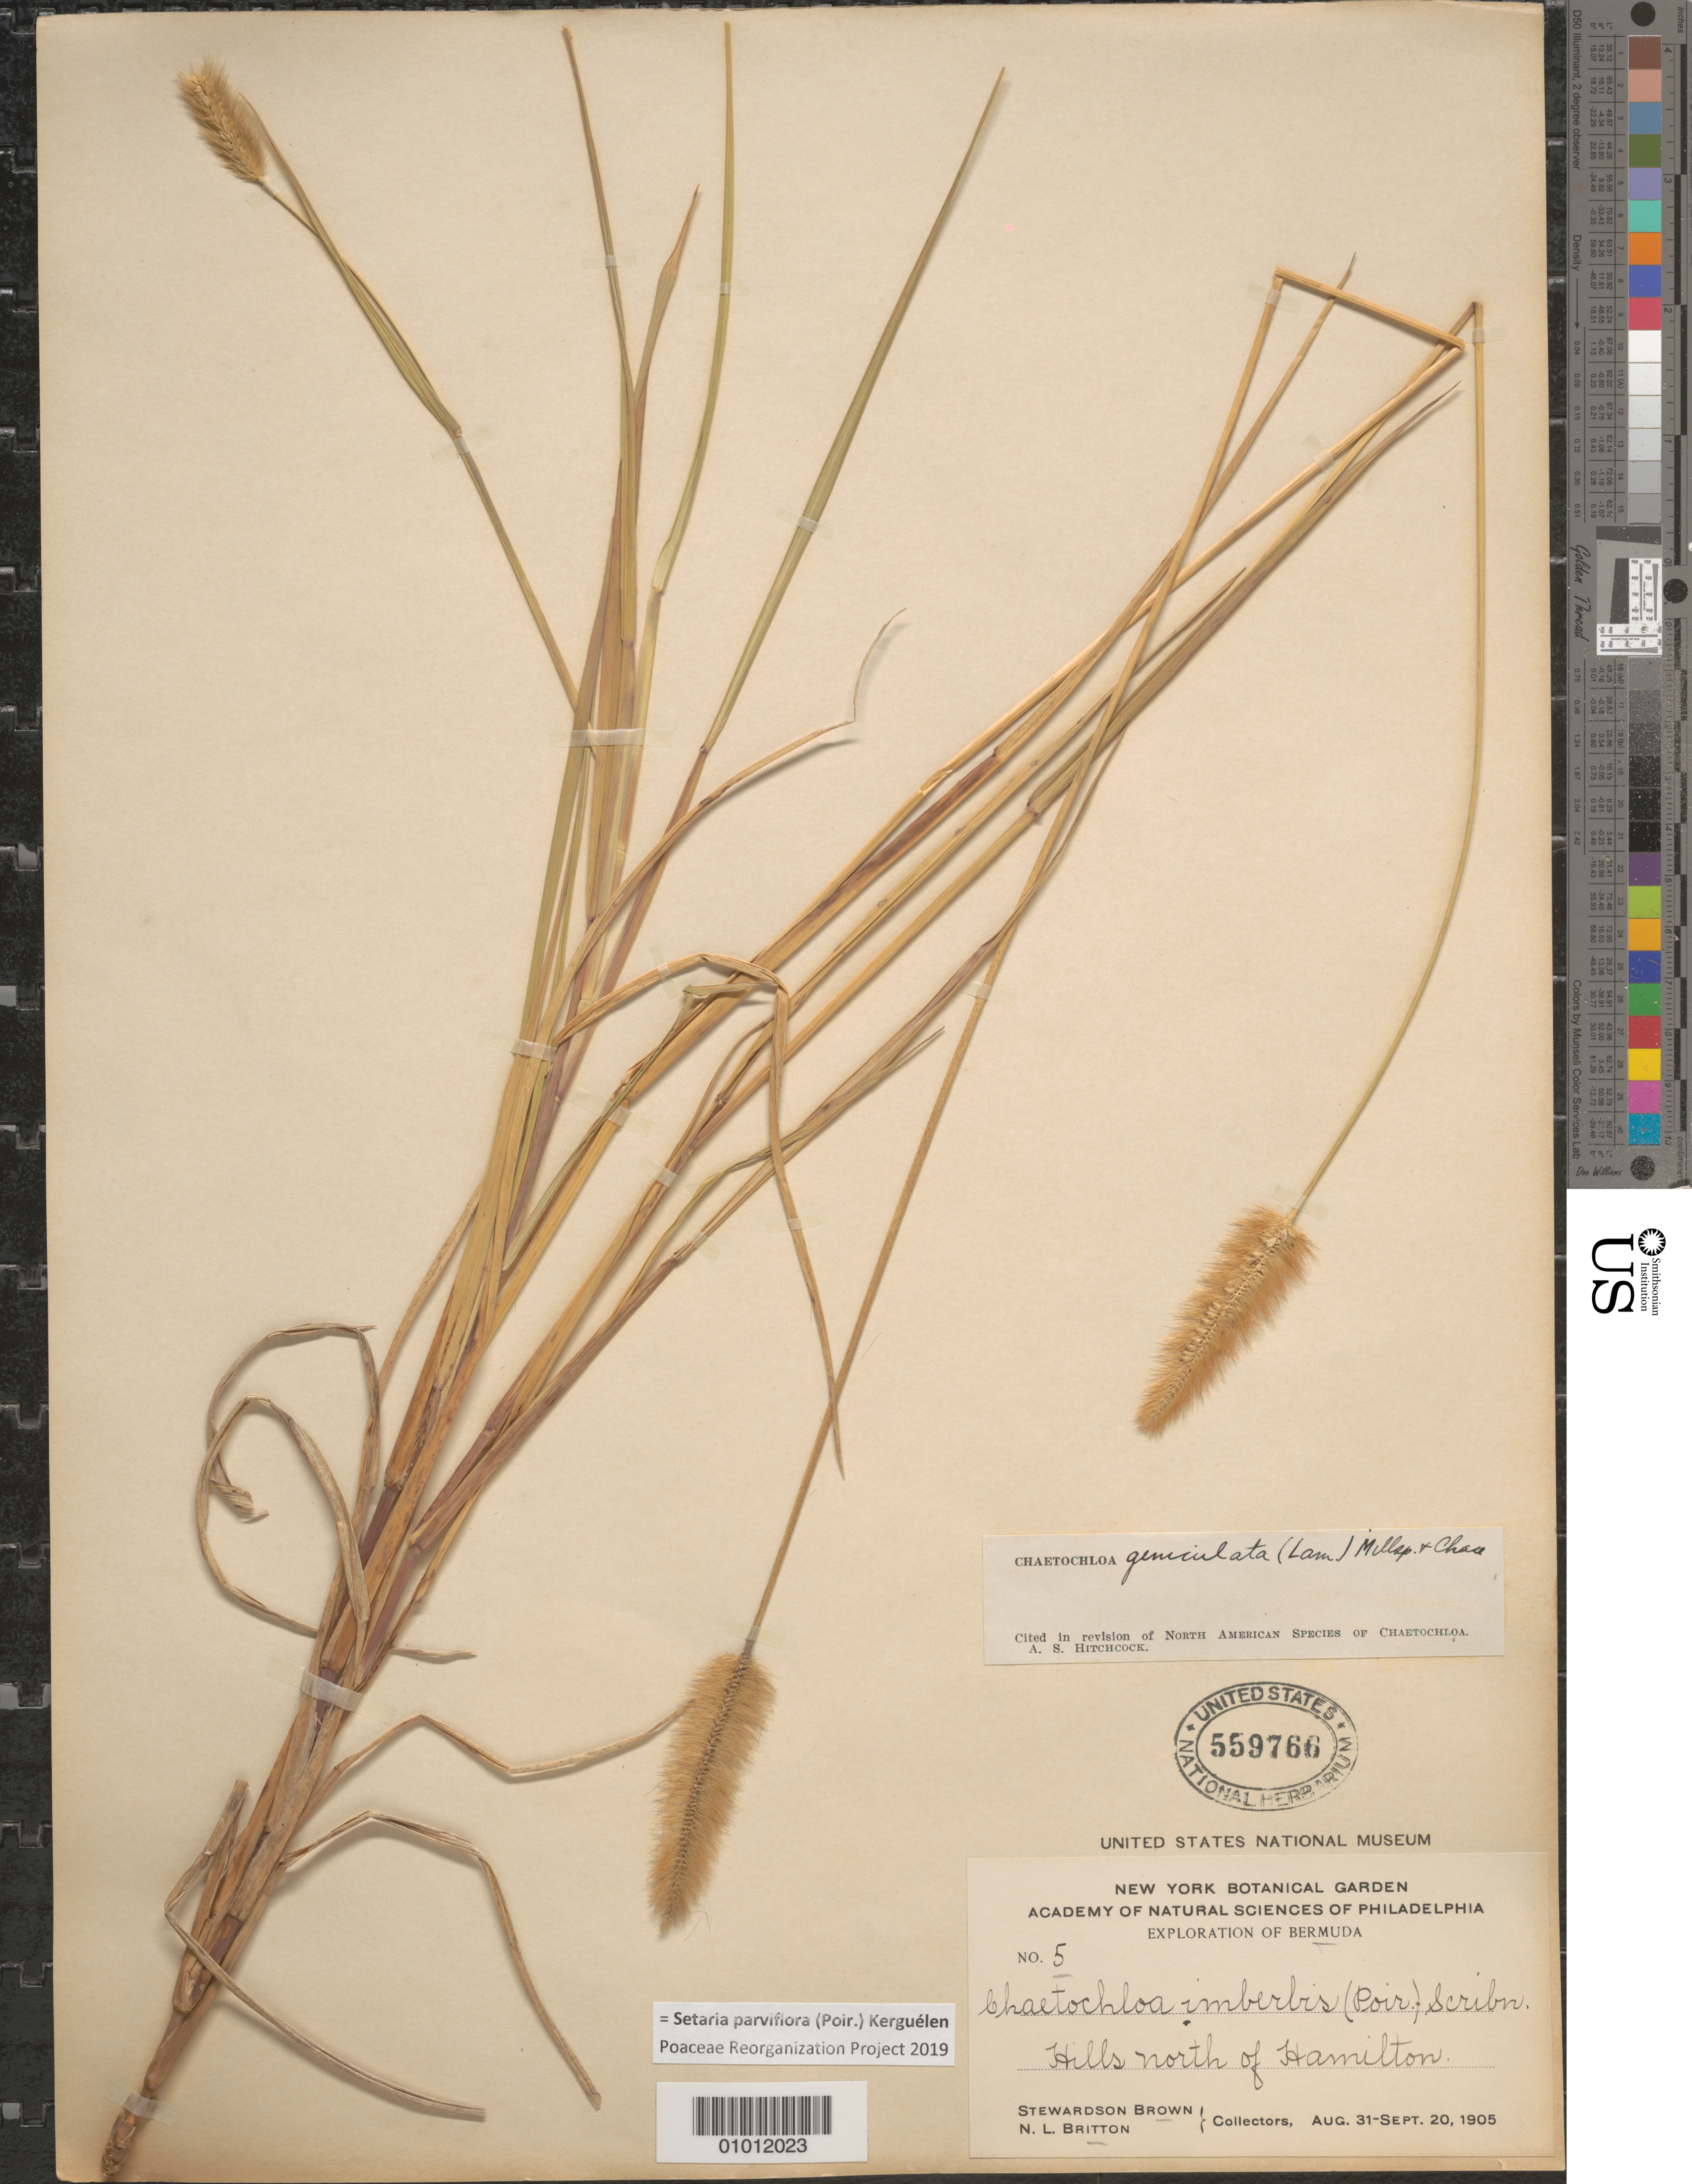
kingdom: Plantae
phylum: Tracheophyta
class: Liliopsida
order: Poales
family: Poaceae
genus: Setaria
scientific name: Setaria parviflora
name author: (Poir.) Kerguélen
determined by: Poaceae Reorganization Project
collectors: S. Brown & N. Britton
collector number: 5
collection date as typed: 31 Aug 1905 to 20 Sep 1905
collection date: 1905-08-31/1905-09-20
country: Bermuda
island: Bermuda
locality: Hills north of Hamilton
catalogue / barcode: US 559766